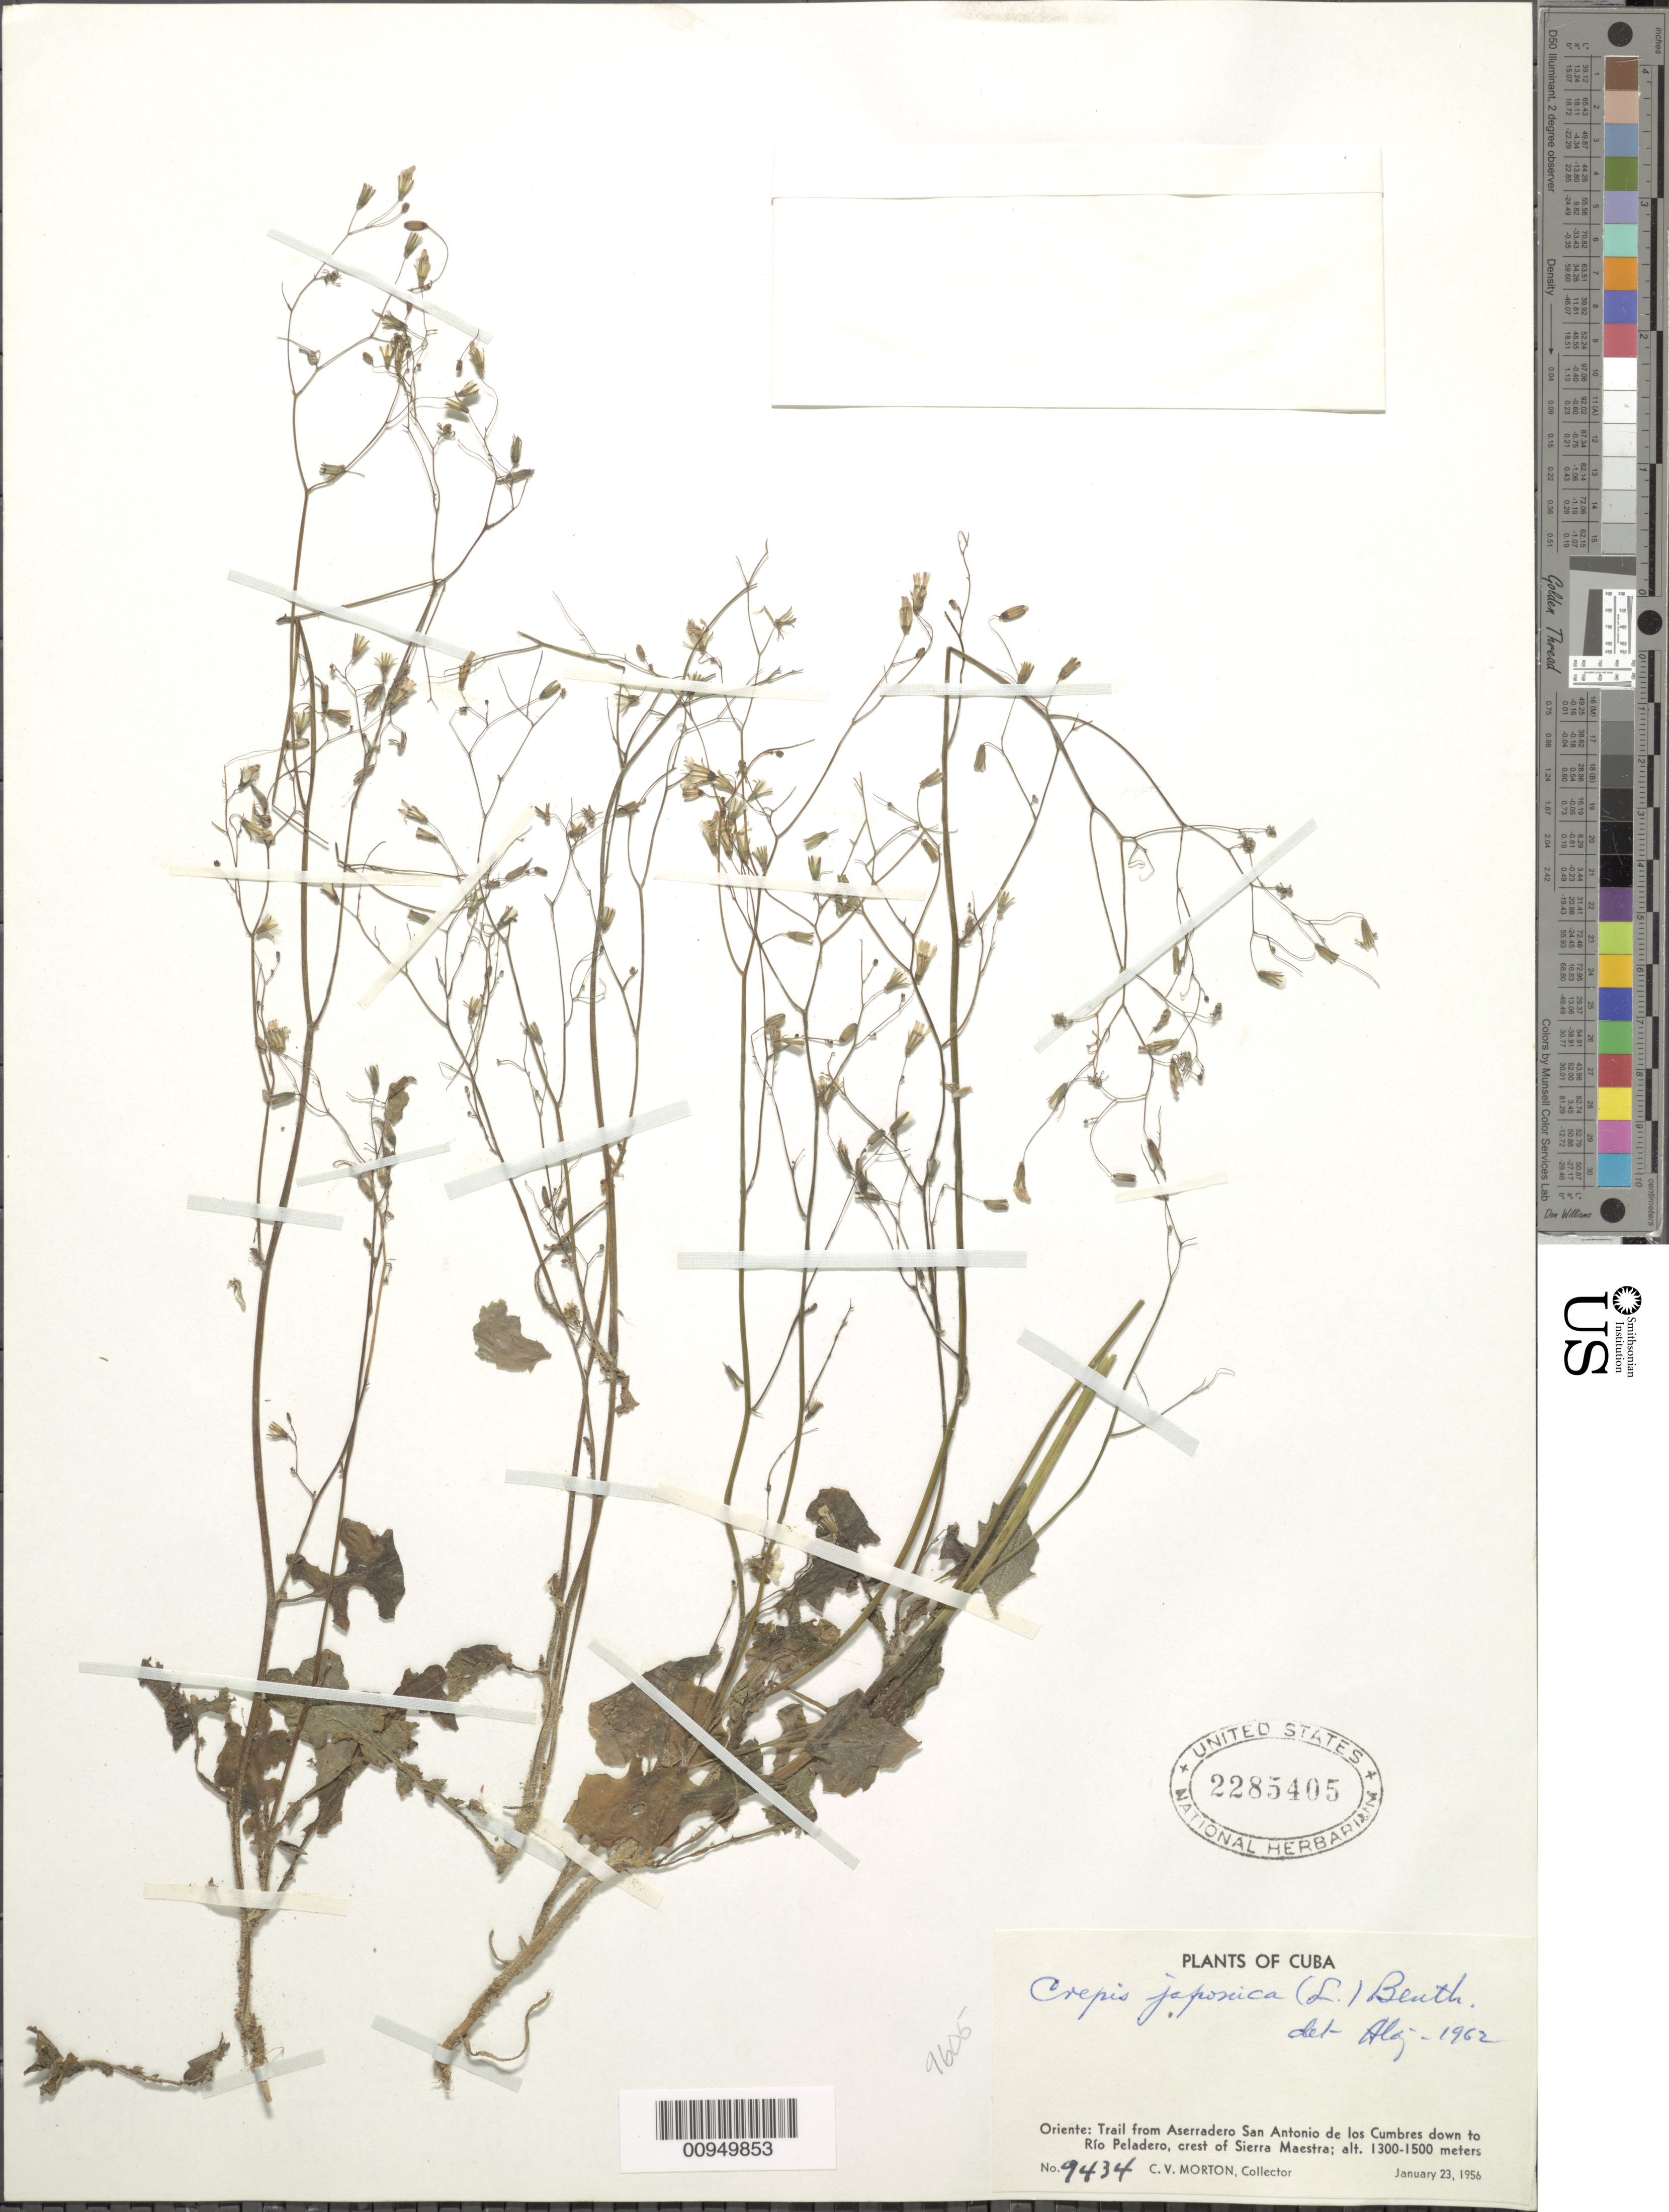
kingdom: Plantae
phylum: Tracheophyta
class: Magnoliopsida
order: Asterales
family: Asteraceae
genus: Youngia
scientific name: Youngia japonica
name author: (L.) DC.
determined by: Liogier, Alain H.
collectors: C. V. Morton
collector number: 9434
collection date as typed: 23 Jan 1956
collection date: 1956-01-23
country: Cuba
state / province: Oriente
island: Cuba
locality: Trail from Aserradero San Antonio de la Cumbres down to Río Peladero, crest of Sierra Maestra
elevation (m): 1300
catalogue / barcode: US 2285405